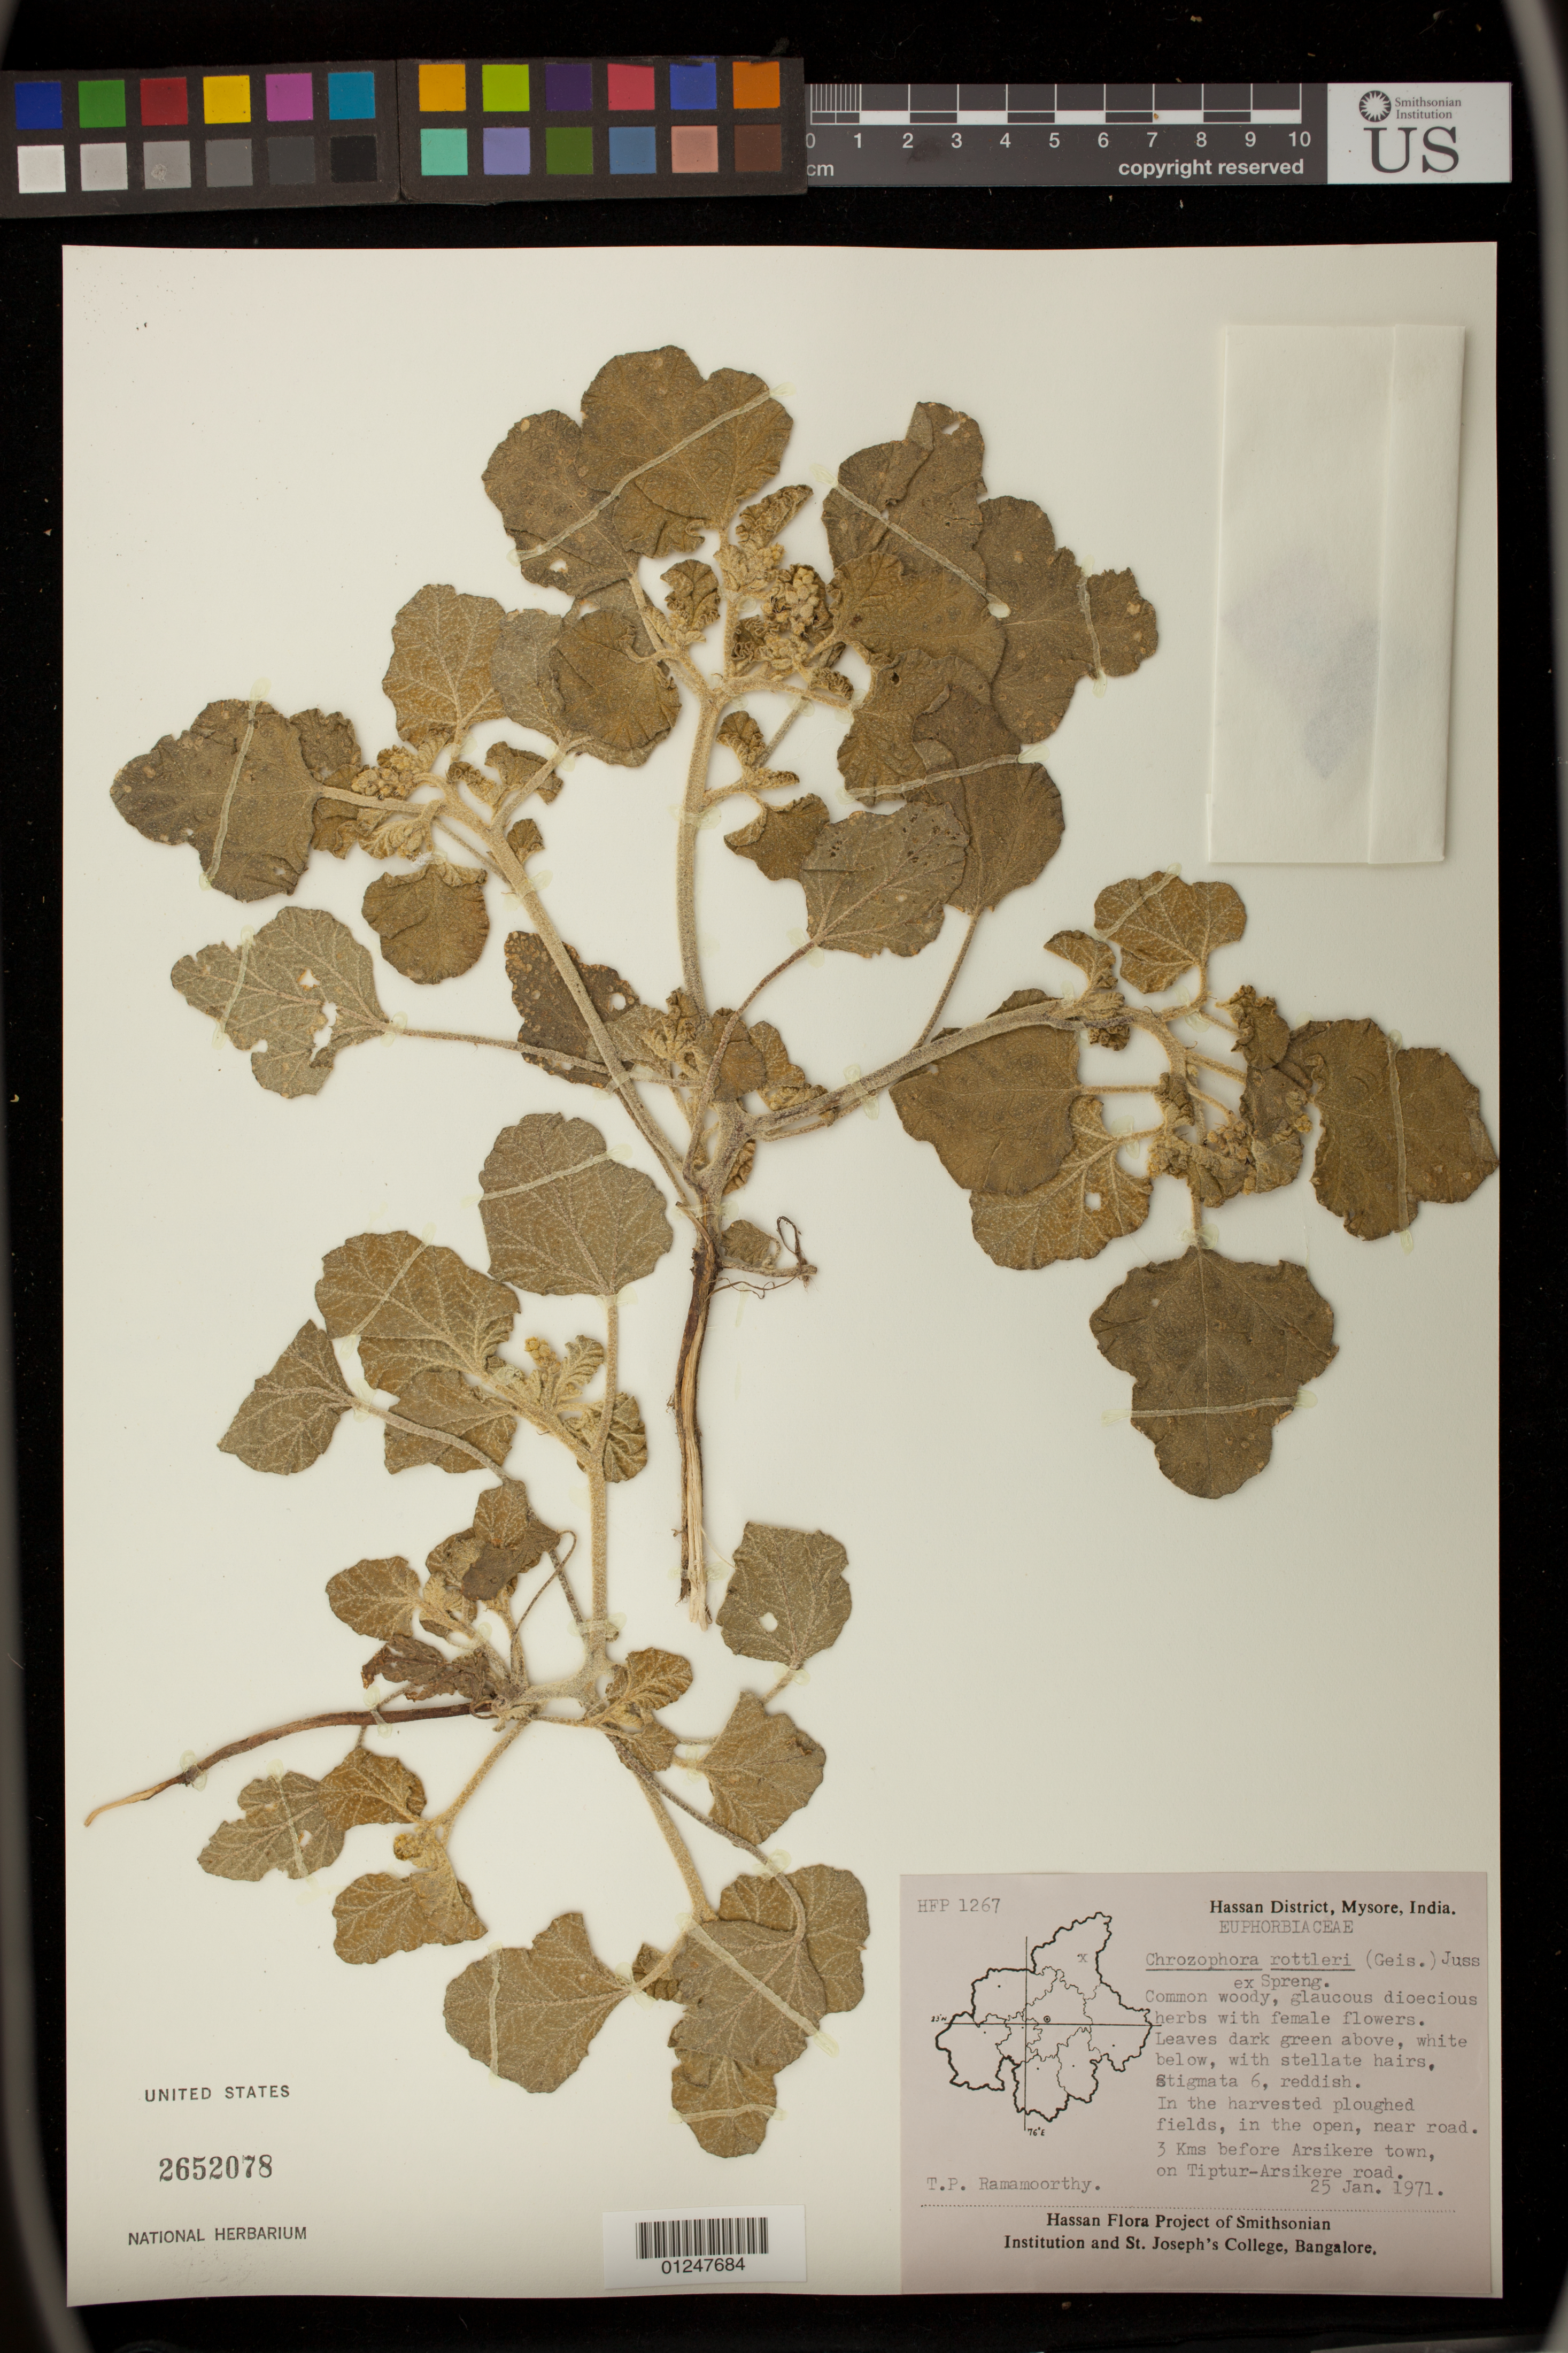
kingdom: Plantae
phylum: Tracheophyta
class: Magnoliopsida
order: Malpighiales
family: Euphorbiaceae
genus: Chrozophora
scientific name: Chrozophora rottleri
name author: (Geiseler) Spreng.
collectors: T. P. Ramamoorthy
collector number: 1267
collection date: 1971-01-25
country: India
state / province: Karnataka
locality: Hassan District, Mysore. 3 Kms before Arsikere town, on Tiptur-Arsikere road.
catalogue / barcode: US 2652078